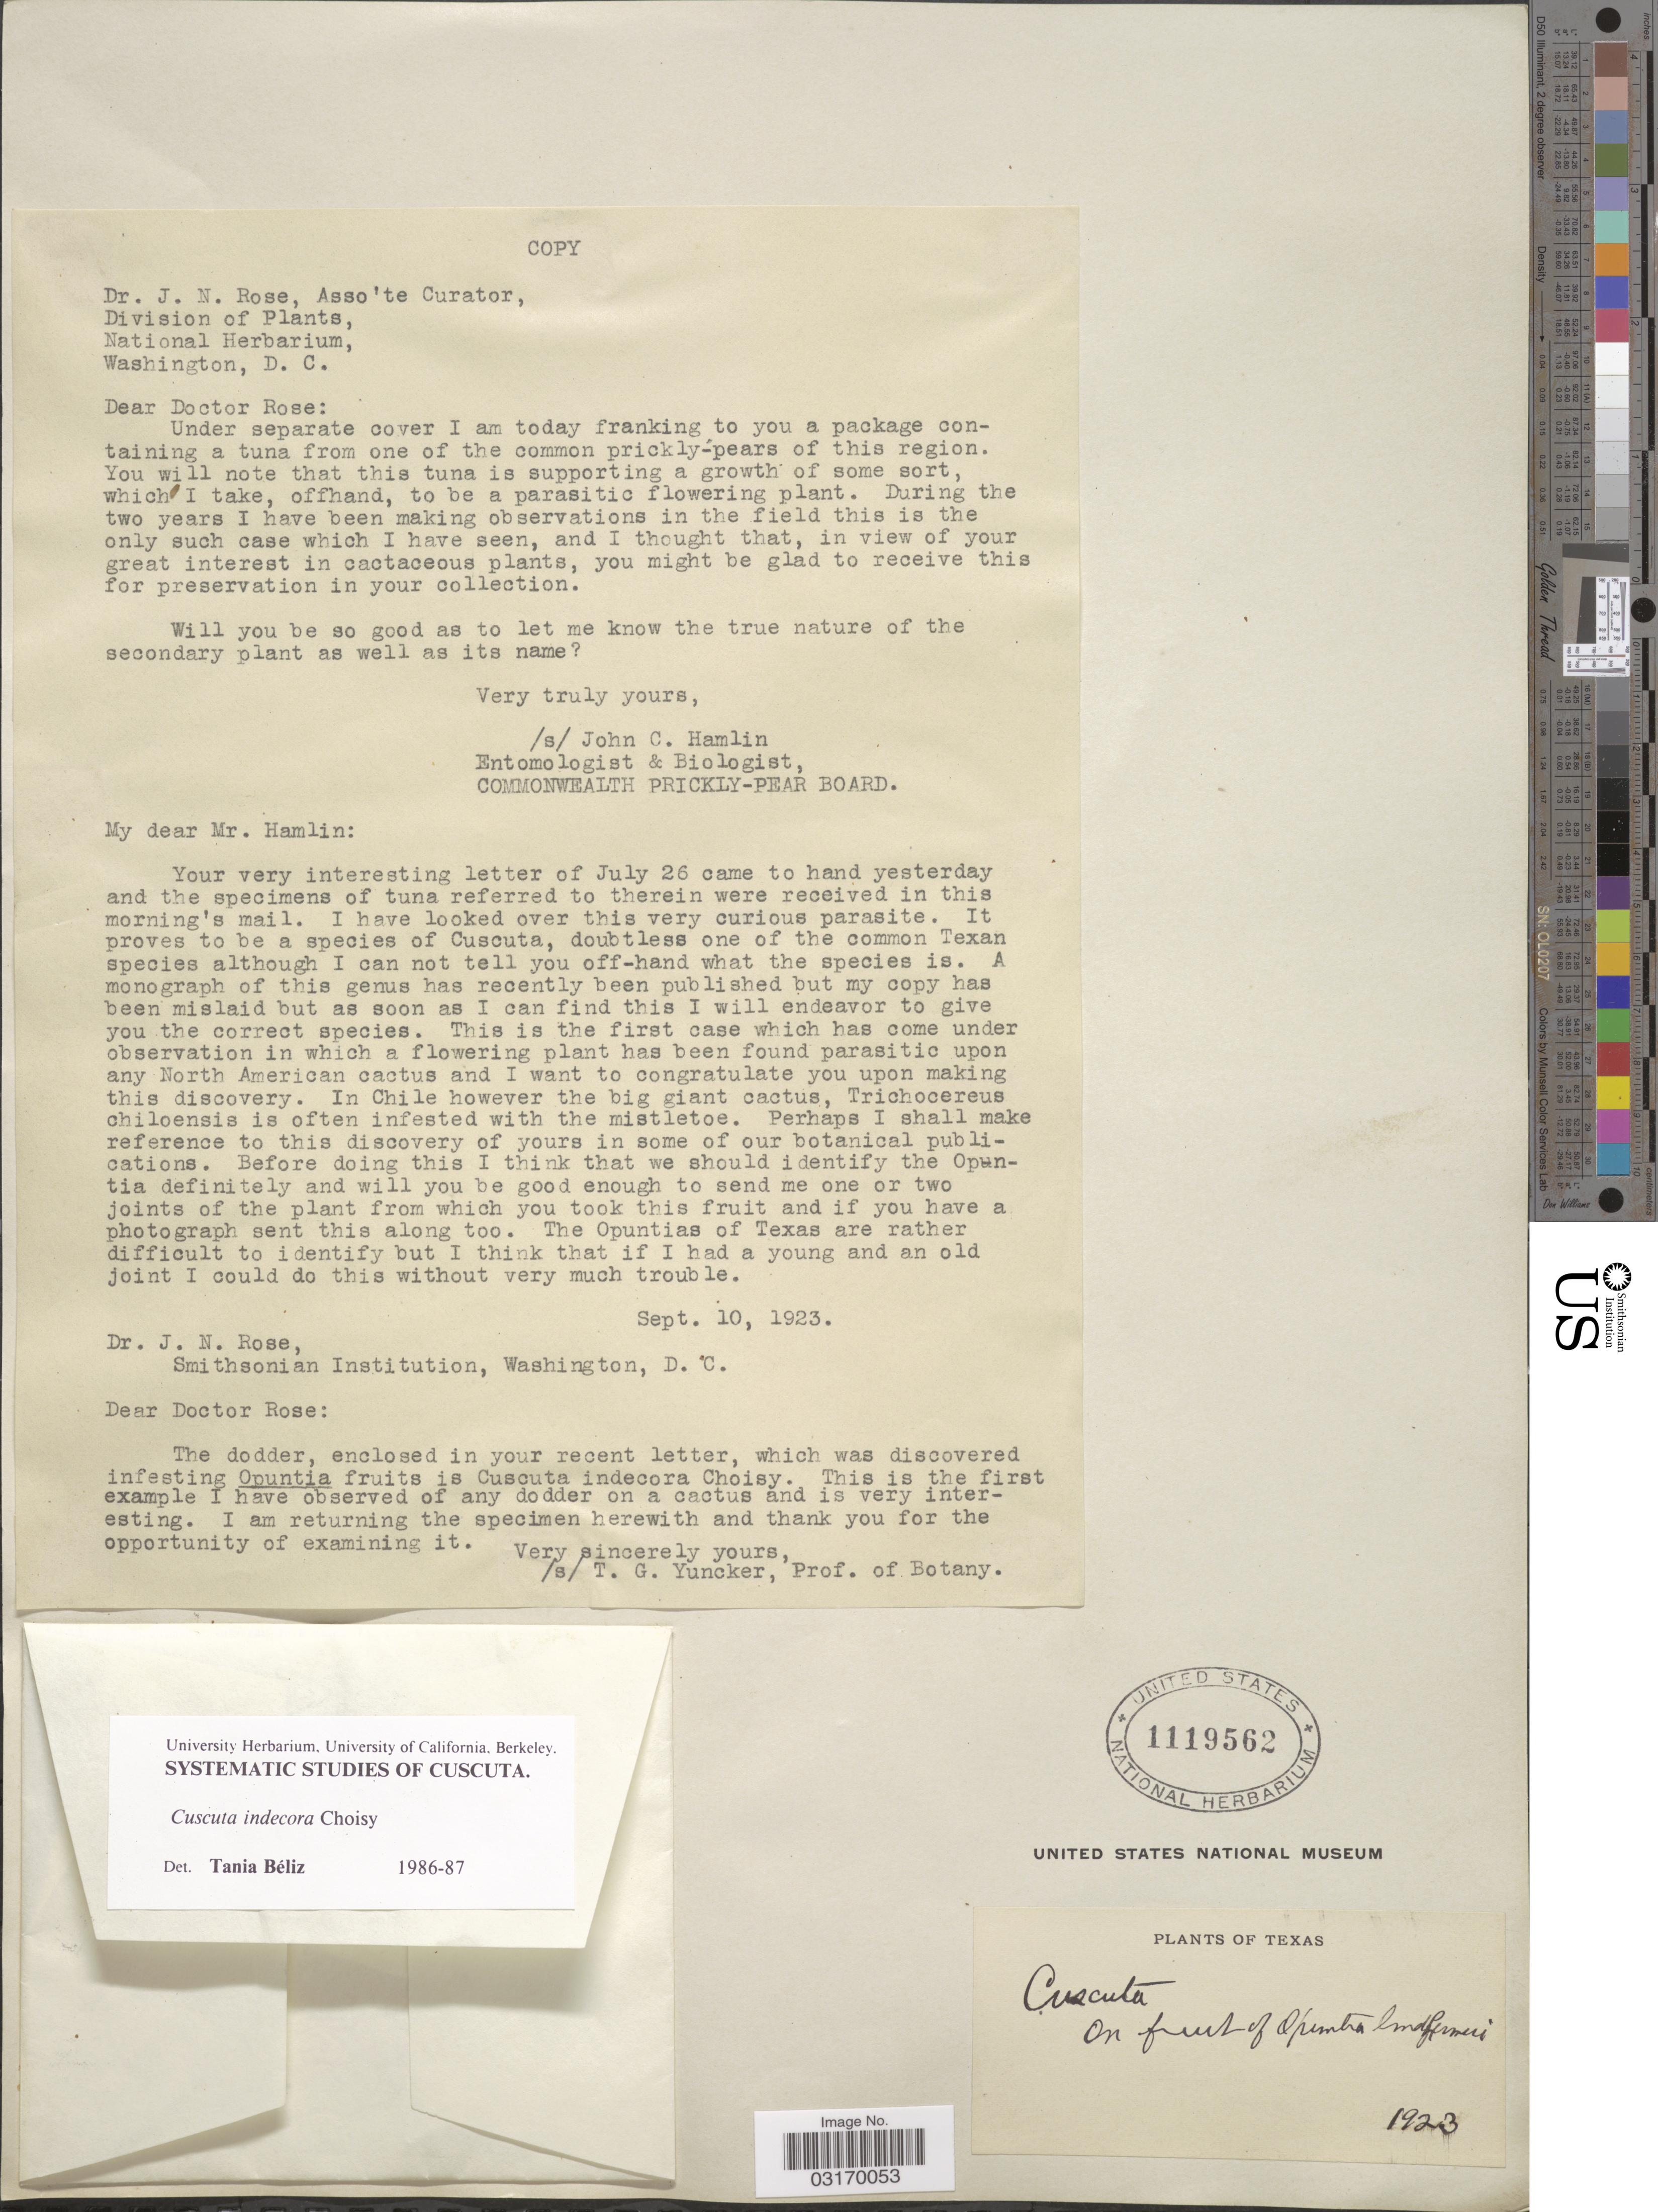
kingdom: Plantae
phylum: Tracheophyta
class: Magnoliopsida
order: Solanales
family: Convolvulaceae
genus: Cuscuta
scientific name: Cuscuta indecora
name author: Choisy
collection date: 1923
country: United States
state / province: Texas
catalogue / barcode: US 1119562